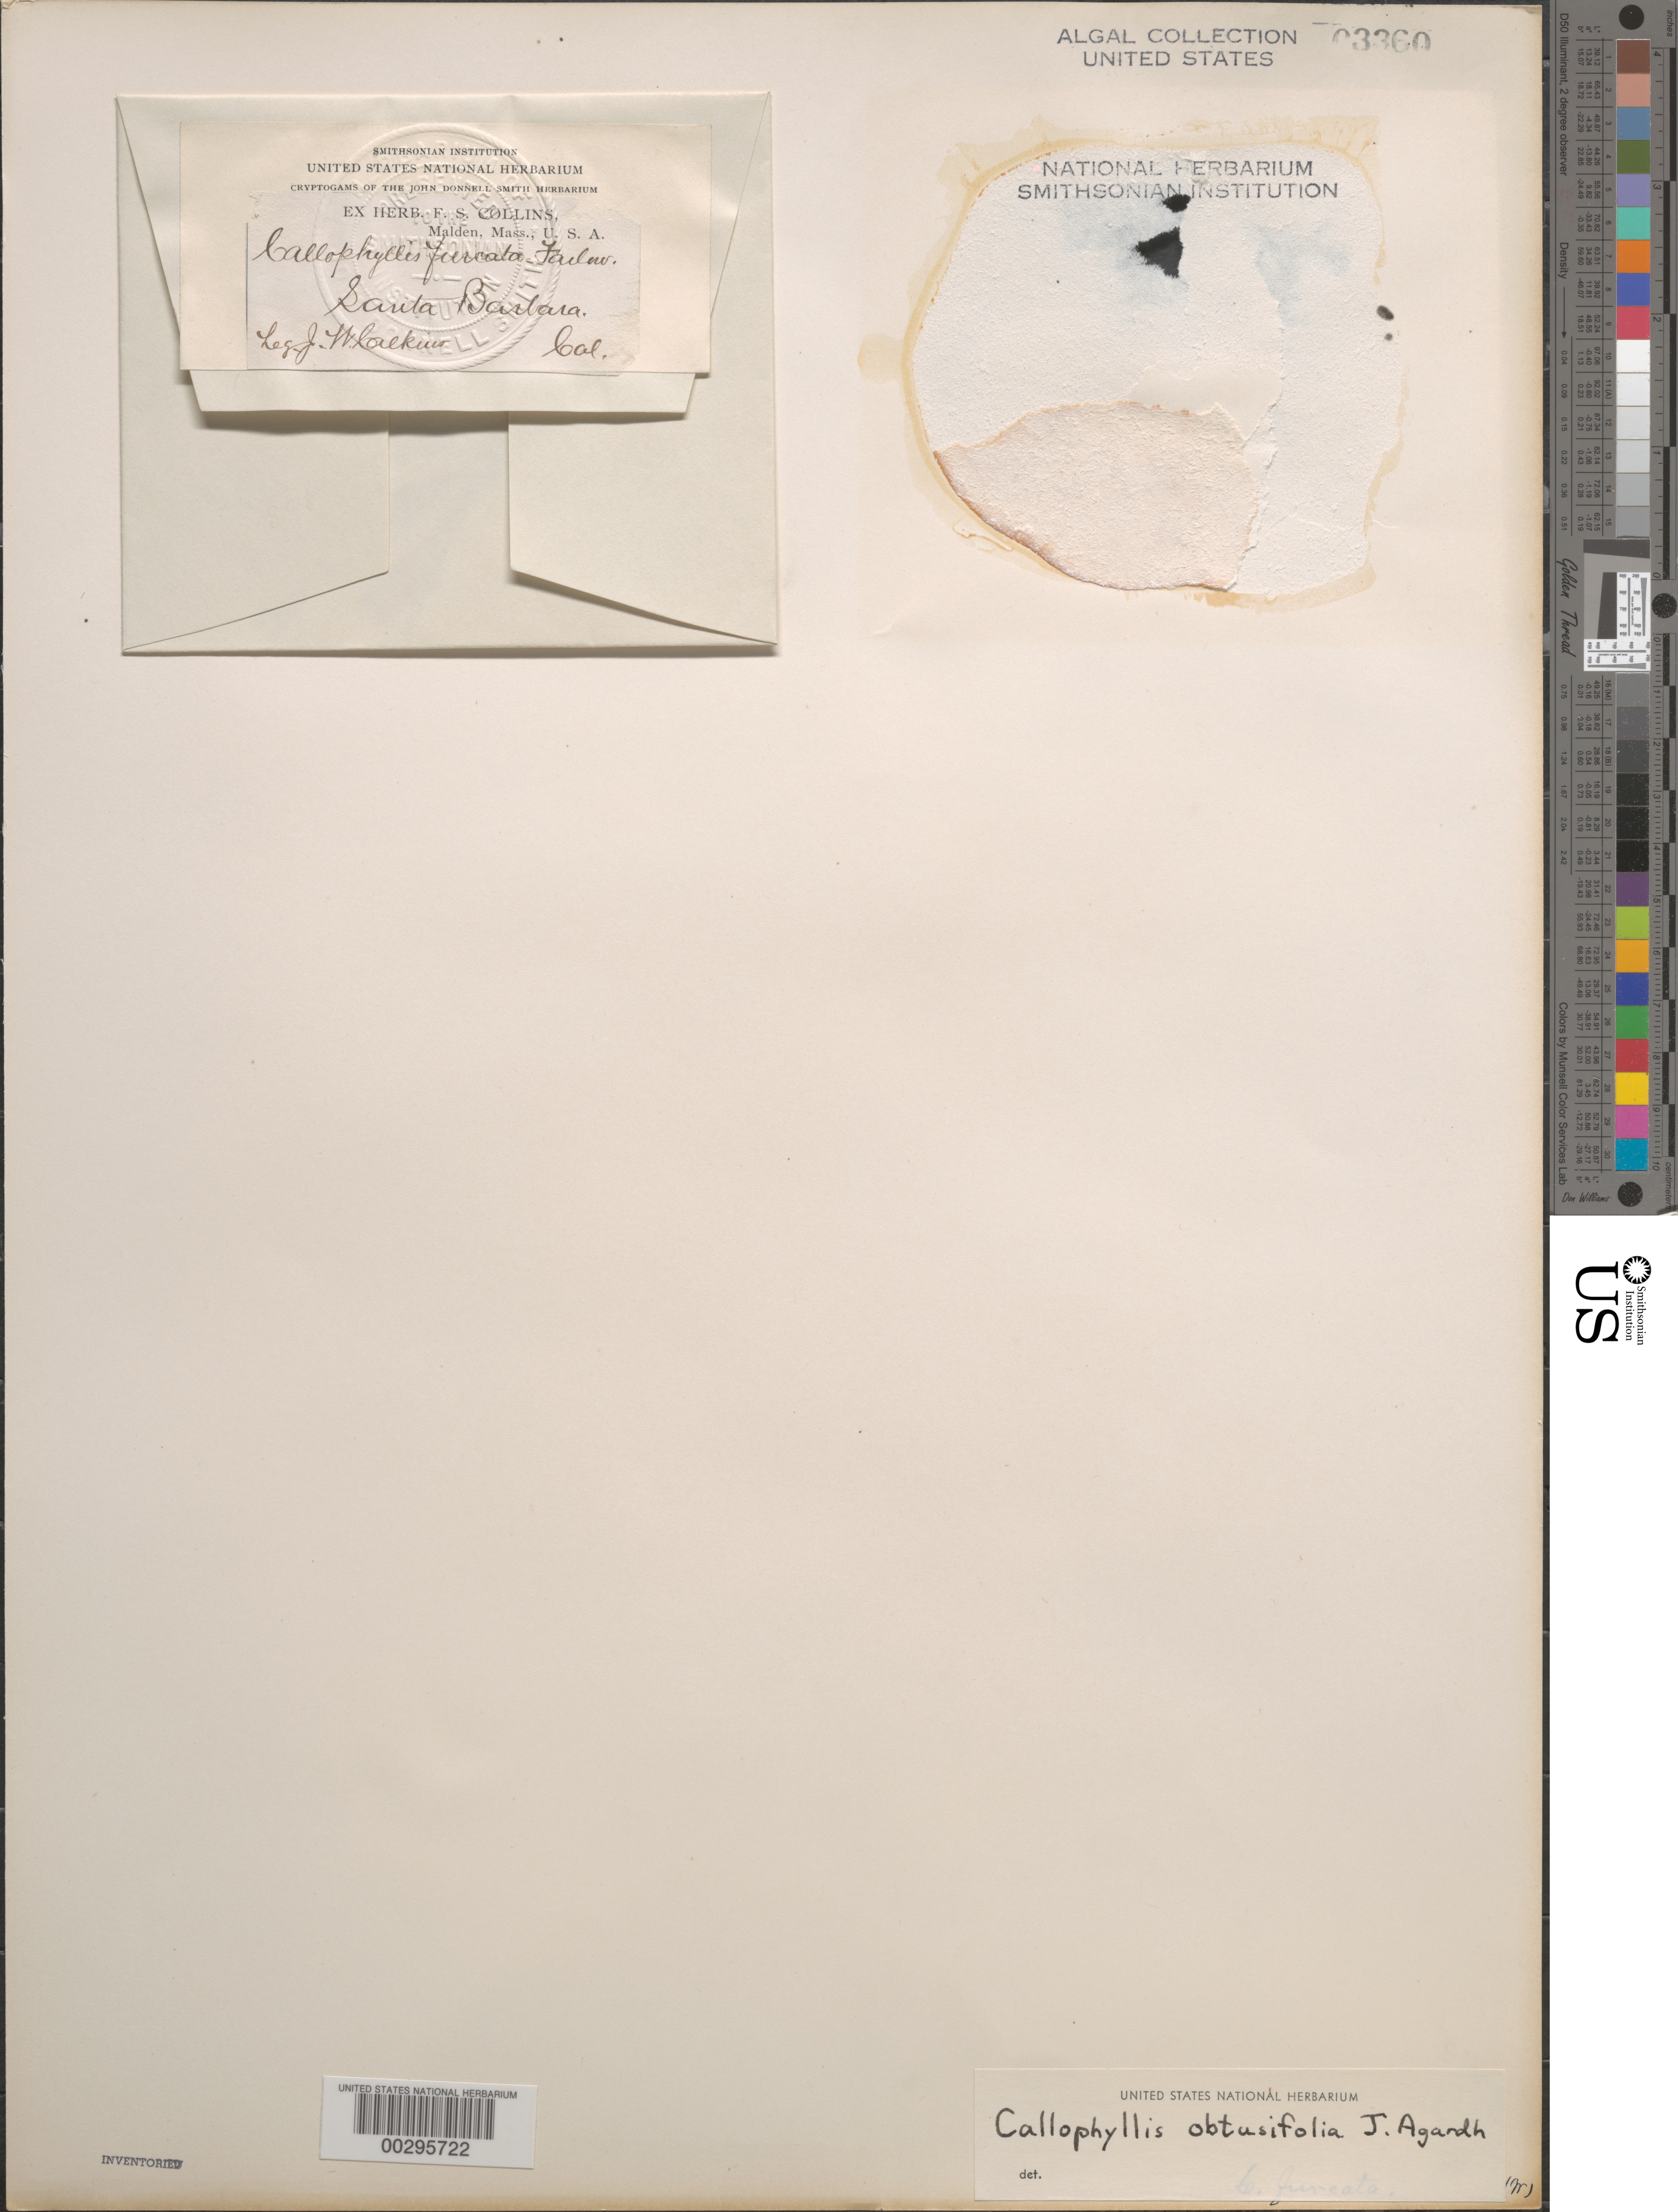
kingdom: Plantae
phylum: Rhodophyta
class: Florideophyceae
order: Gigartinales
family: Kallymeniaceae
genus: Callophyllis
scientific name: Callophyllis obtusifolia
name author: J. Agardh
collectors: J. Calkins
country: United States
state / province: California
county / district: Santa Barbara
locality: Santa Barbara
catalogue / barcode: US 3360